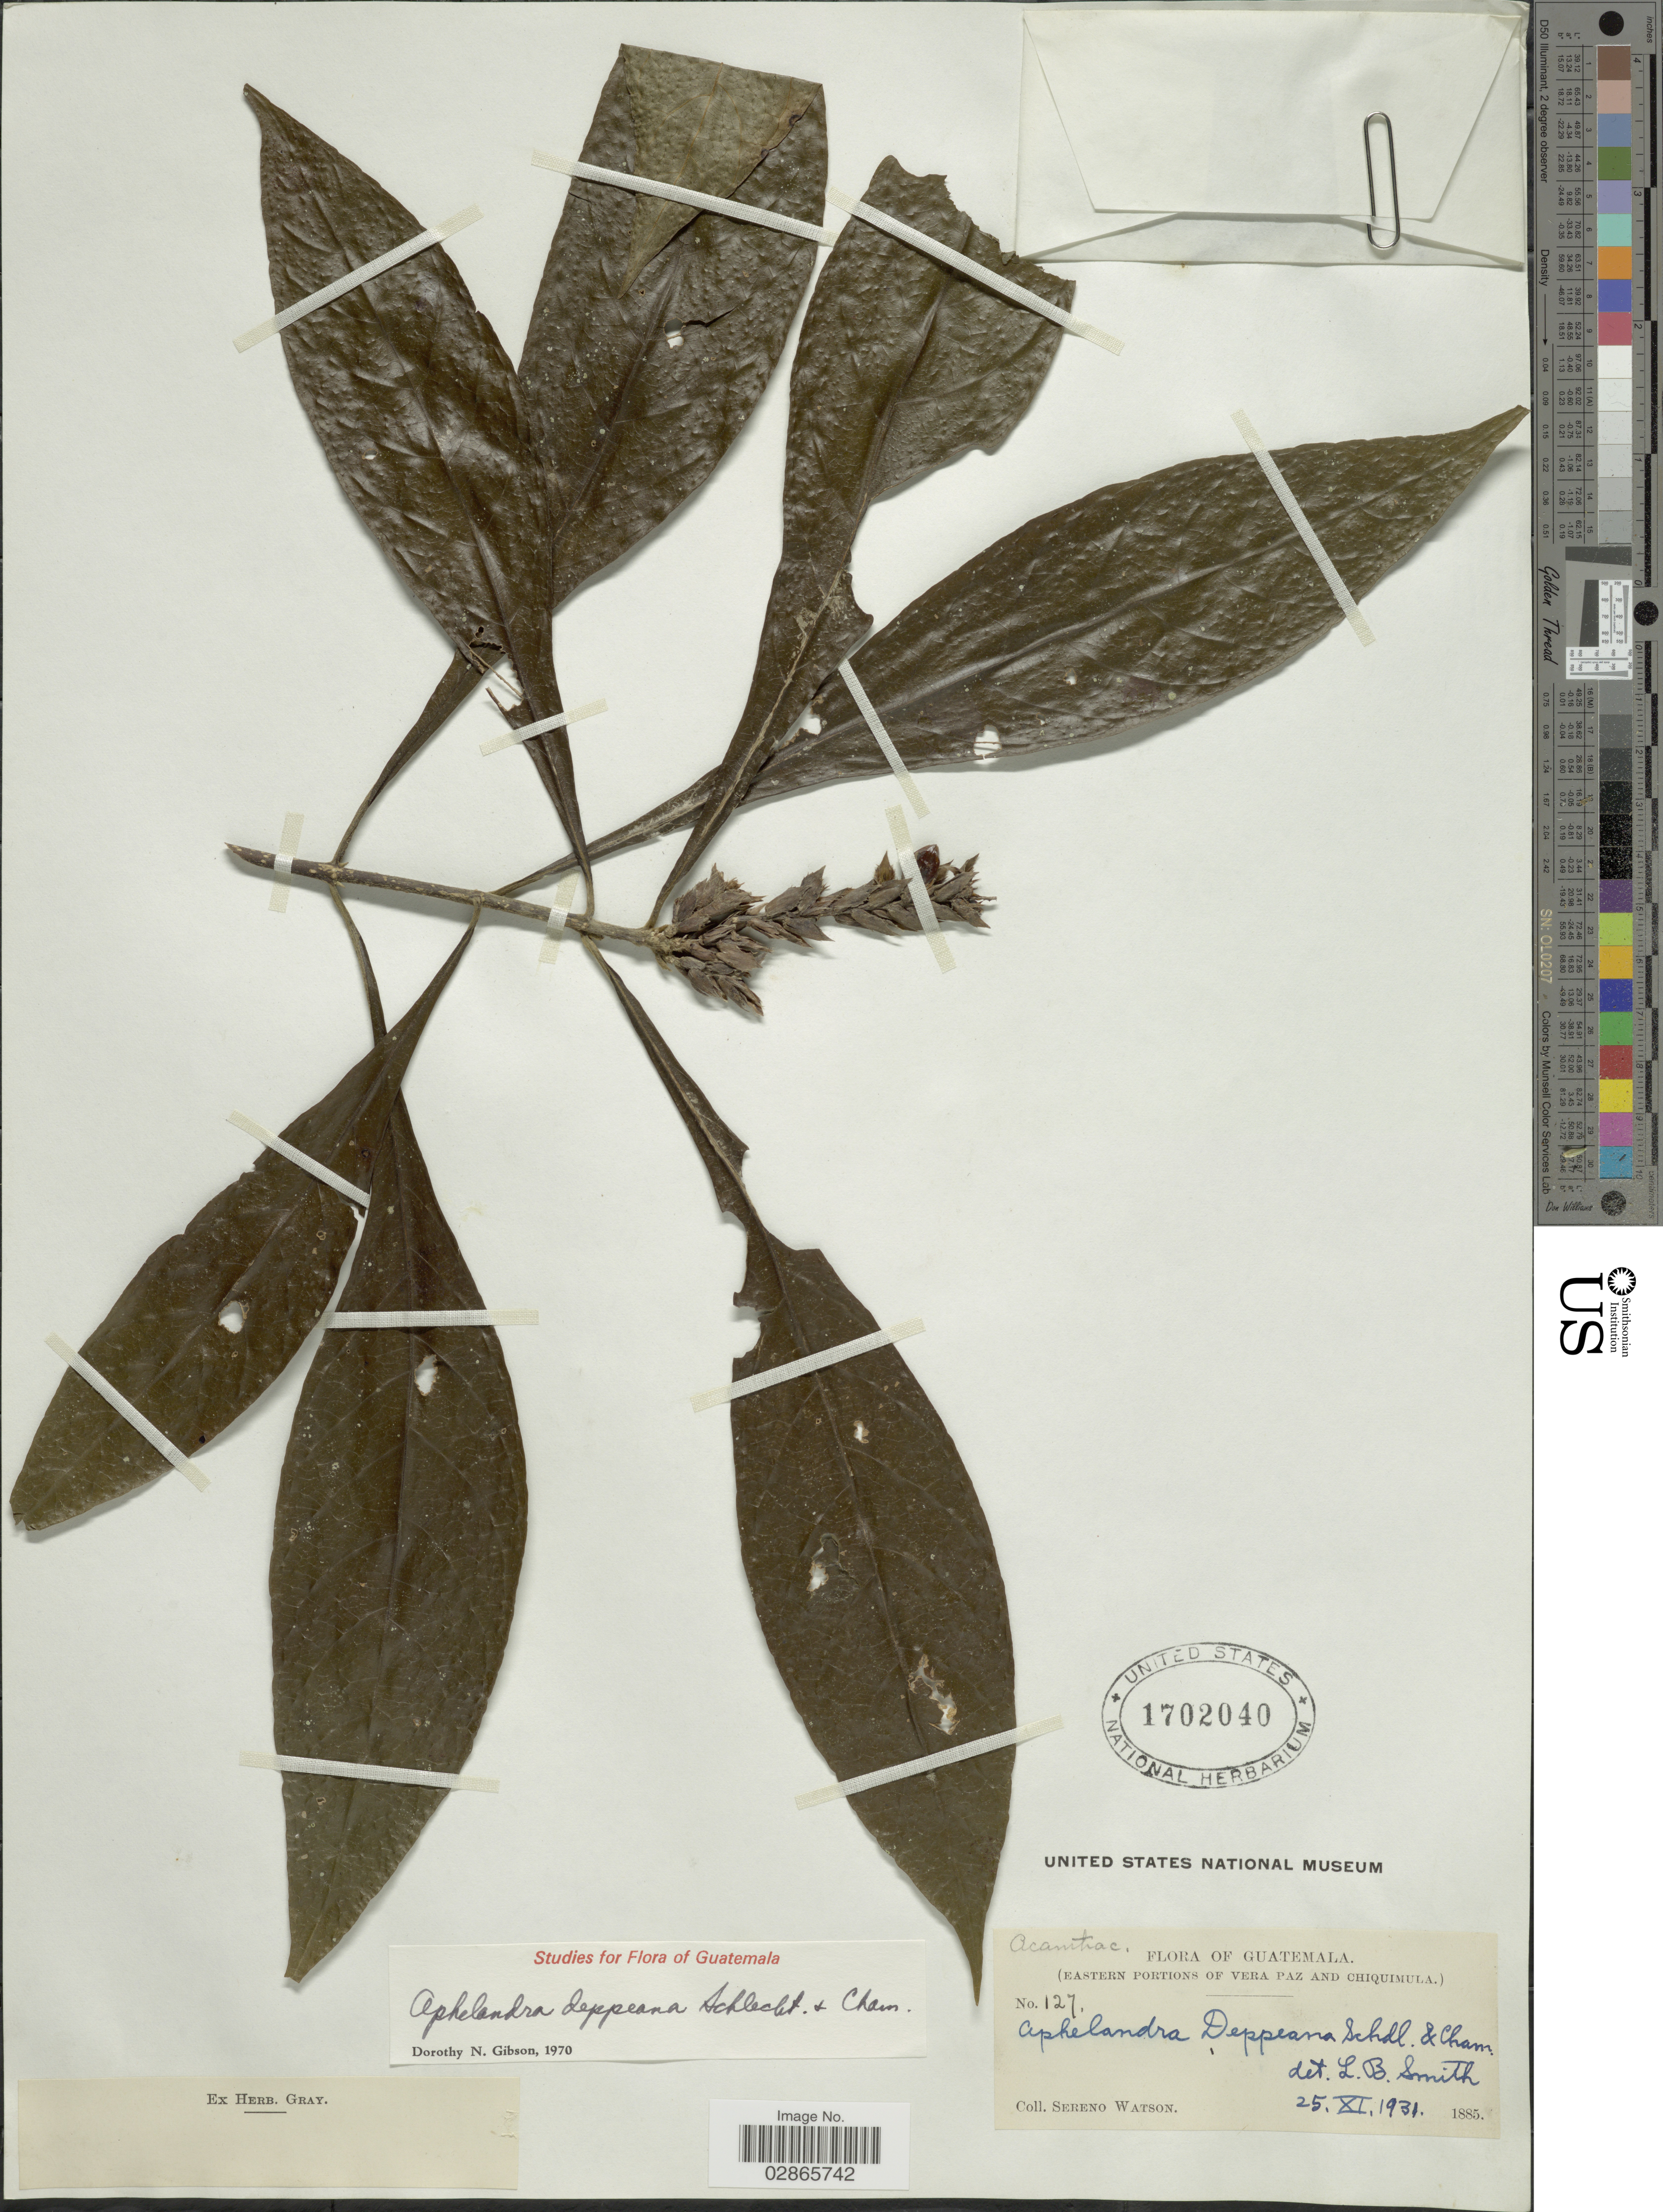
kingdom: Plantae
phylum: Tracheophyta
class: Magnoliopsida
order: Lamiales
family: Acanthaceae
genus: Aphelandra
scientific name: Aphelandra deppeana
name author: Schltdl. & Cham.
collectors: S. Watson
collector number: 127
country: Guatemala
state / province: Chiquimula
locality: Eastern Portions of Vera Paz and Chiquimula.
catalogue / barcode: US 1702040